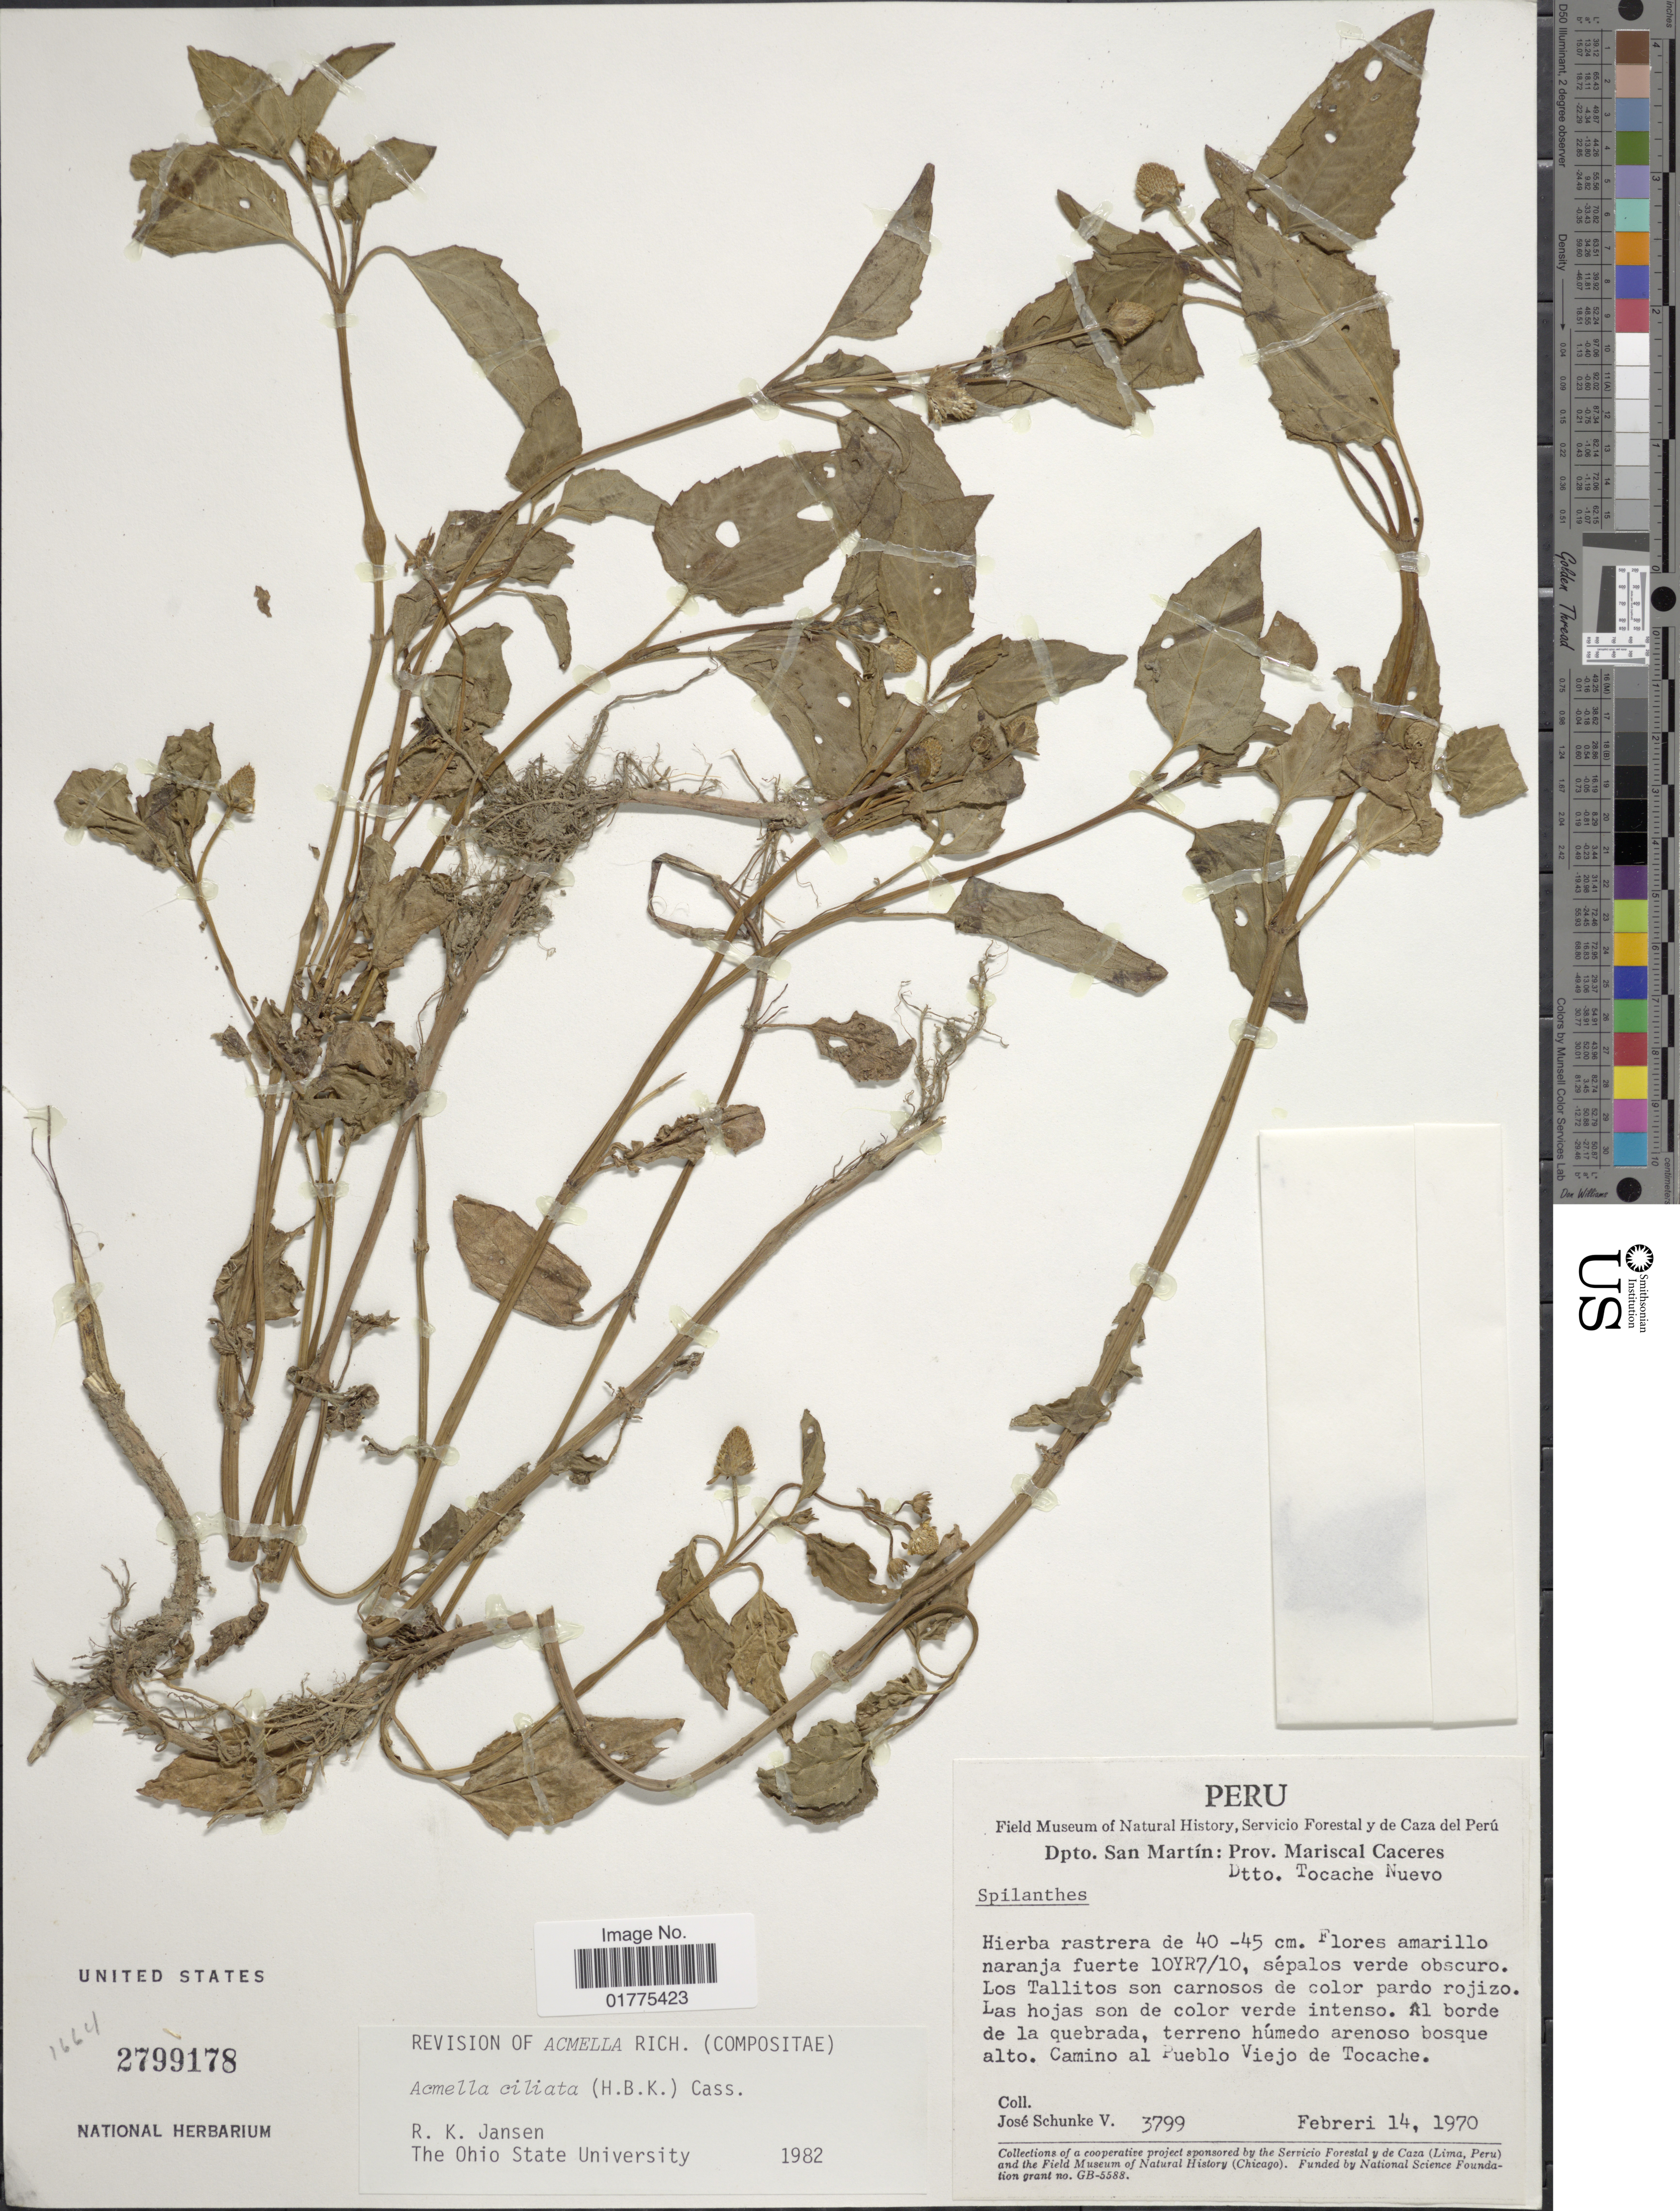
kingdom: Plantae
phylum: Tracheophyta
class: Magnoliopsida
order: Asterales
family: Asteraceae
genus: Acmella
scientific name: Acmella ciliata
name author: (Kunth) Cass.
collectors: J. Schunke Vigo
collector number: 3799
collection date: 1970-02-14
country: Peru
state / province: San Martín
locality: Dpto. San Martin: Prov. Mariscal Caceres, Dtto. Tocache Nuevo, Al borde de la quebrada, terreno humedo arenoso bosque alto, Camino al Pueblo Viejo de Tocache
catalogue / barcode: US 2799178